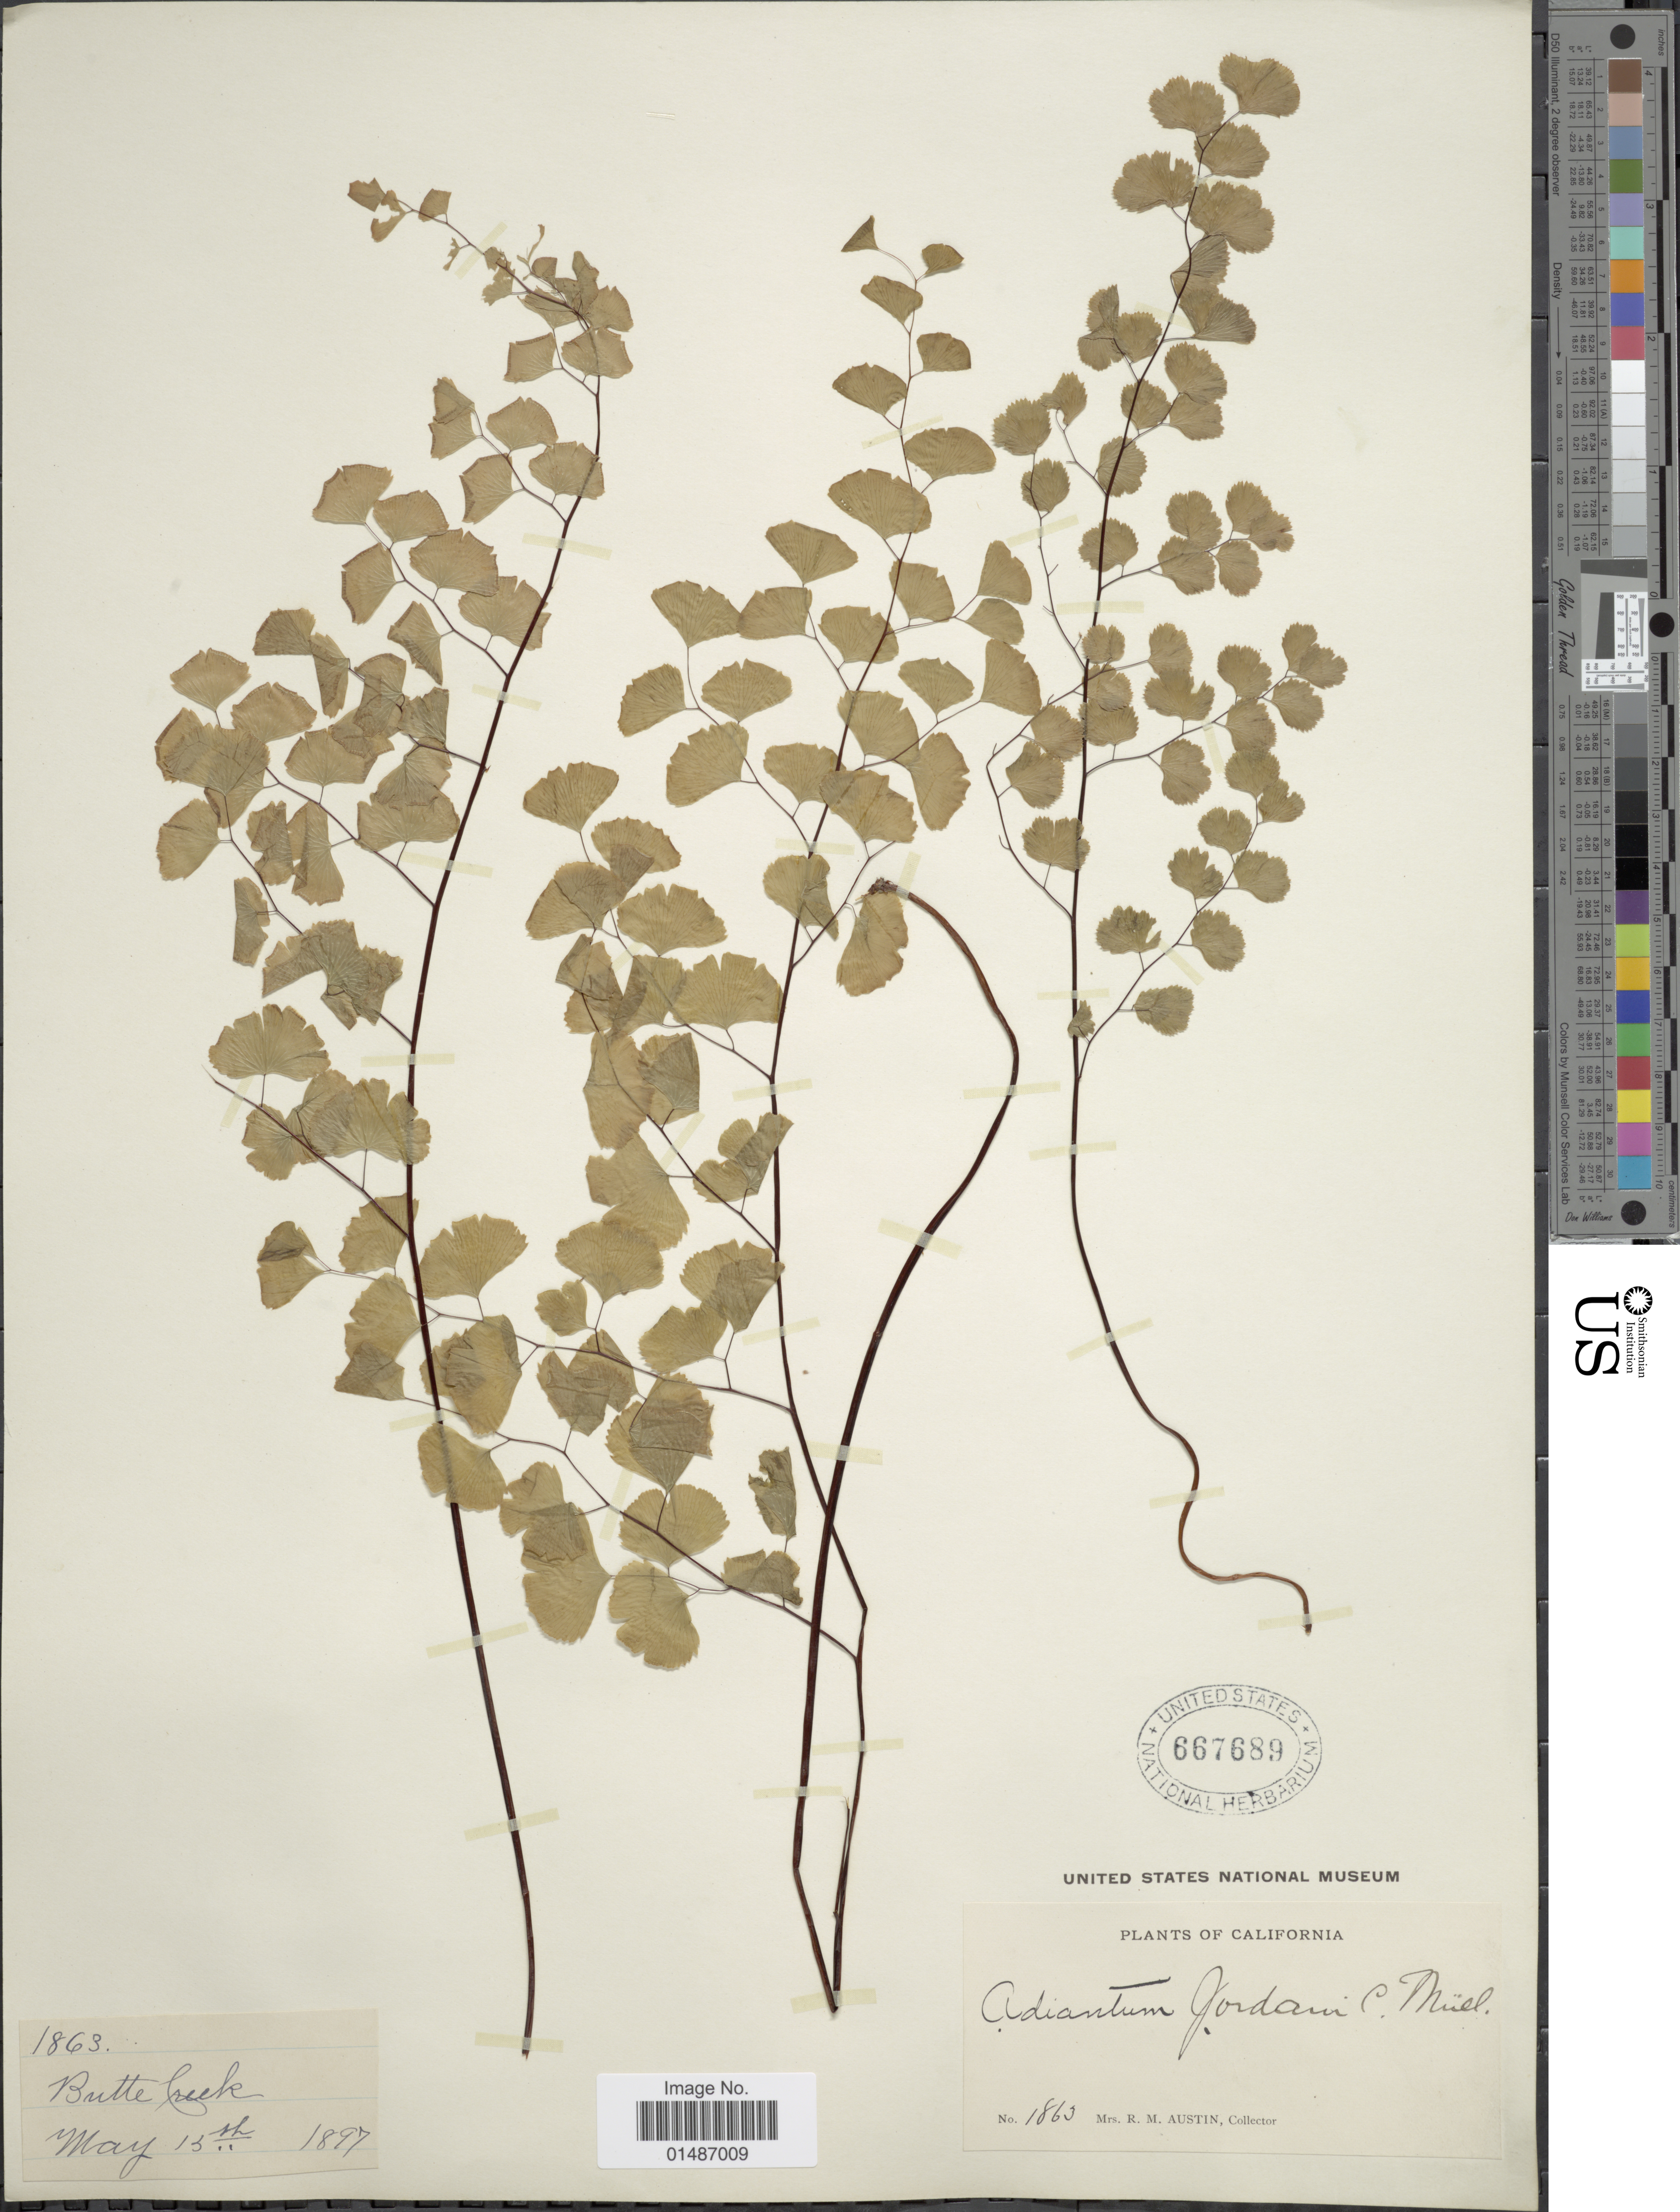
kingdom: Plantae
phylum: Tracheophyta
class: Polypodiopsida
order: Polypodiales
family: Pteridaceae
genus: Adiantum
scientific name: Adiantum jordanii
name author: C.H. Mull.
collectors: R. Austin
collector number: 1863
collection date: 1897-05-13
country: United States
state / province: California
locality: Butte Creek.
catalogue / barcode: US 667689